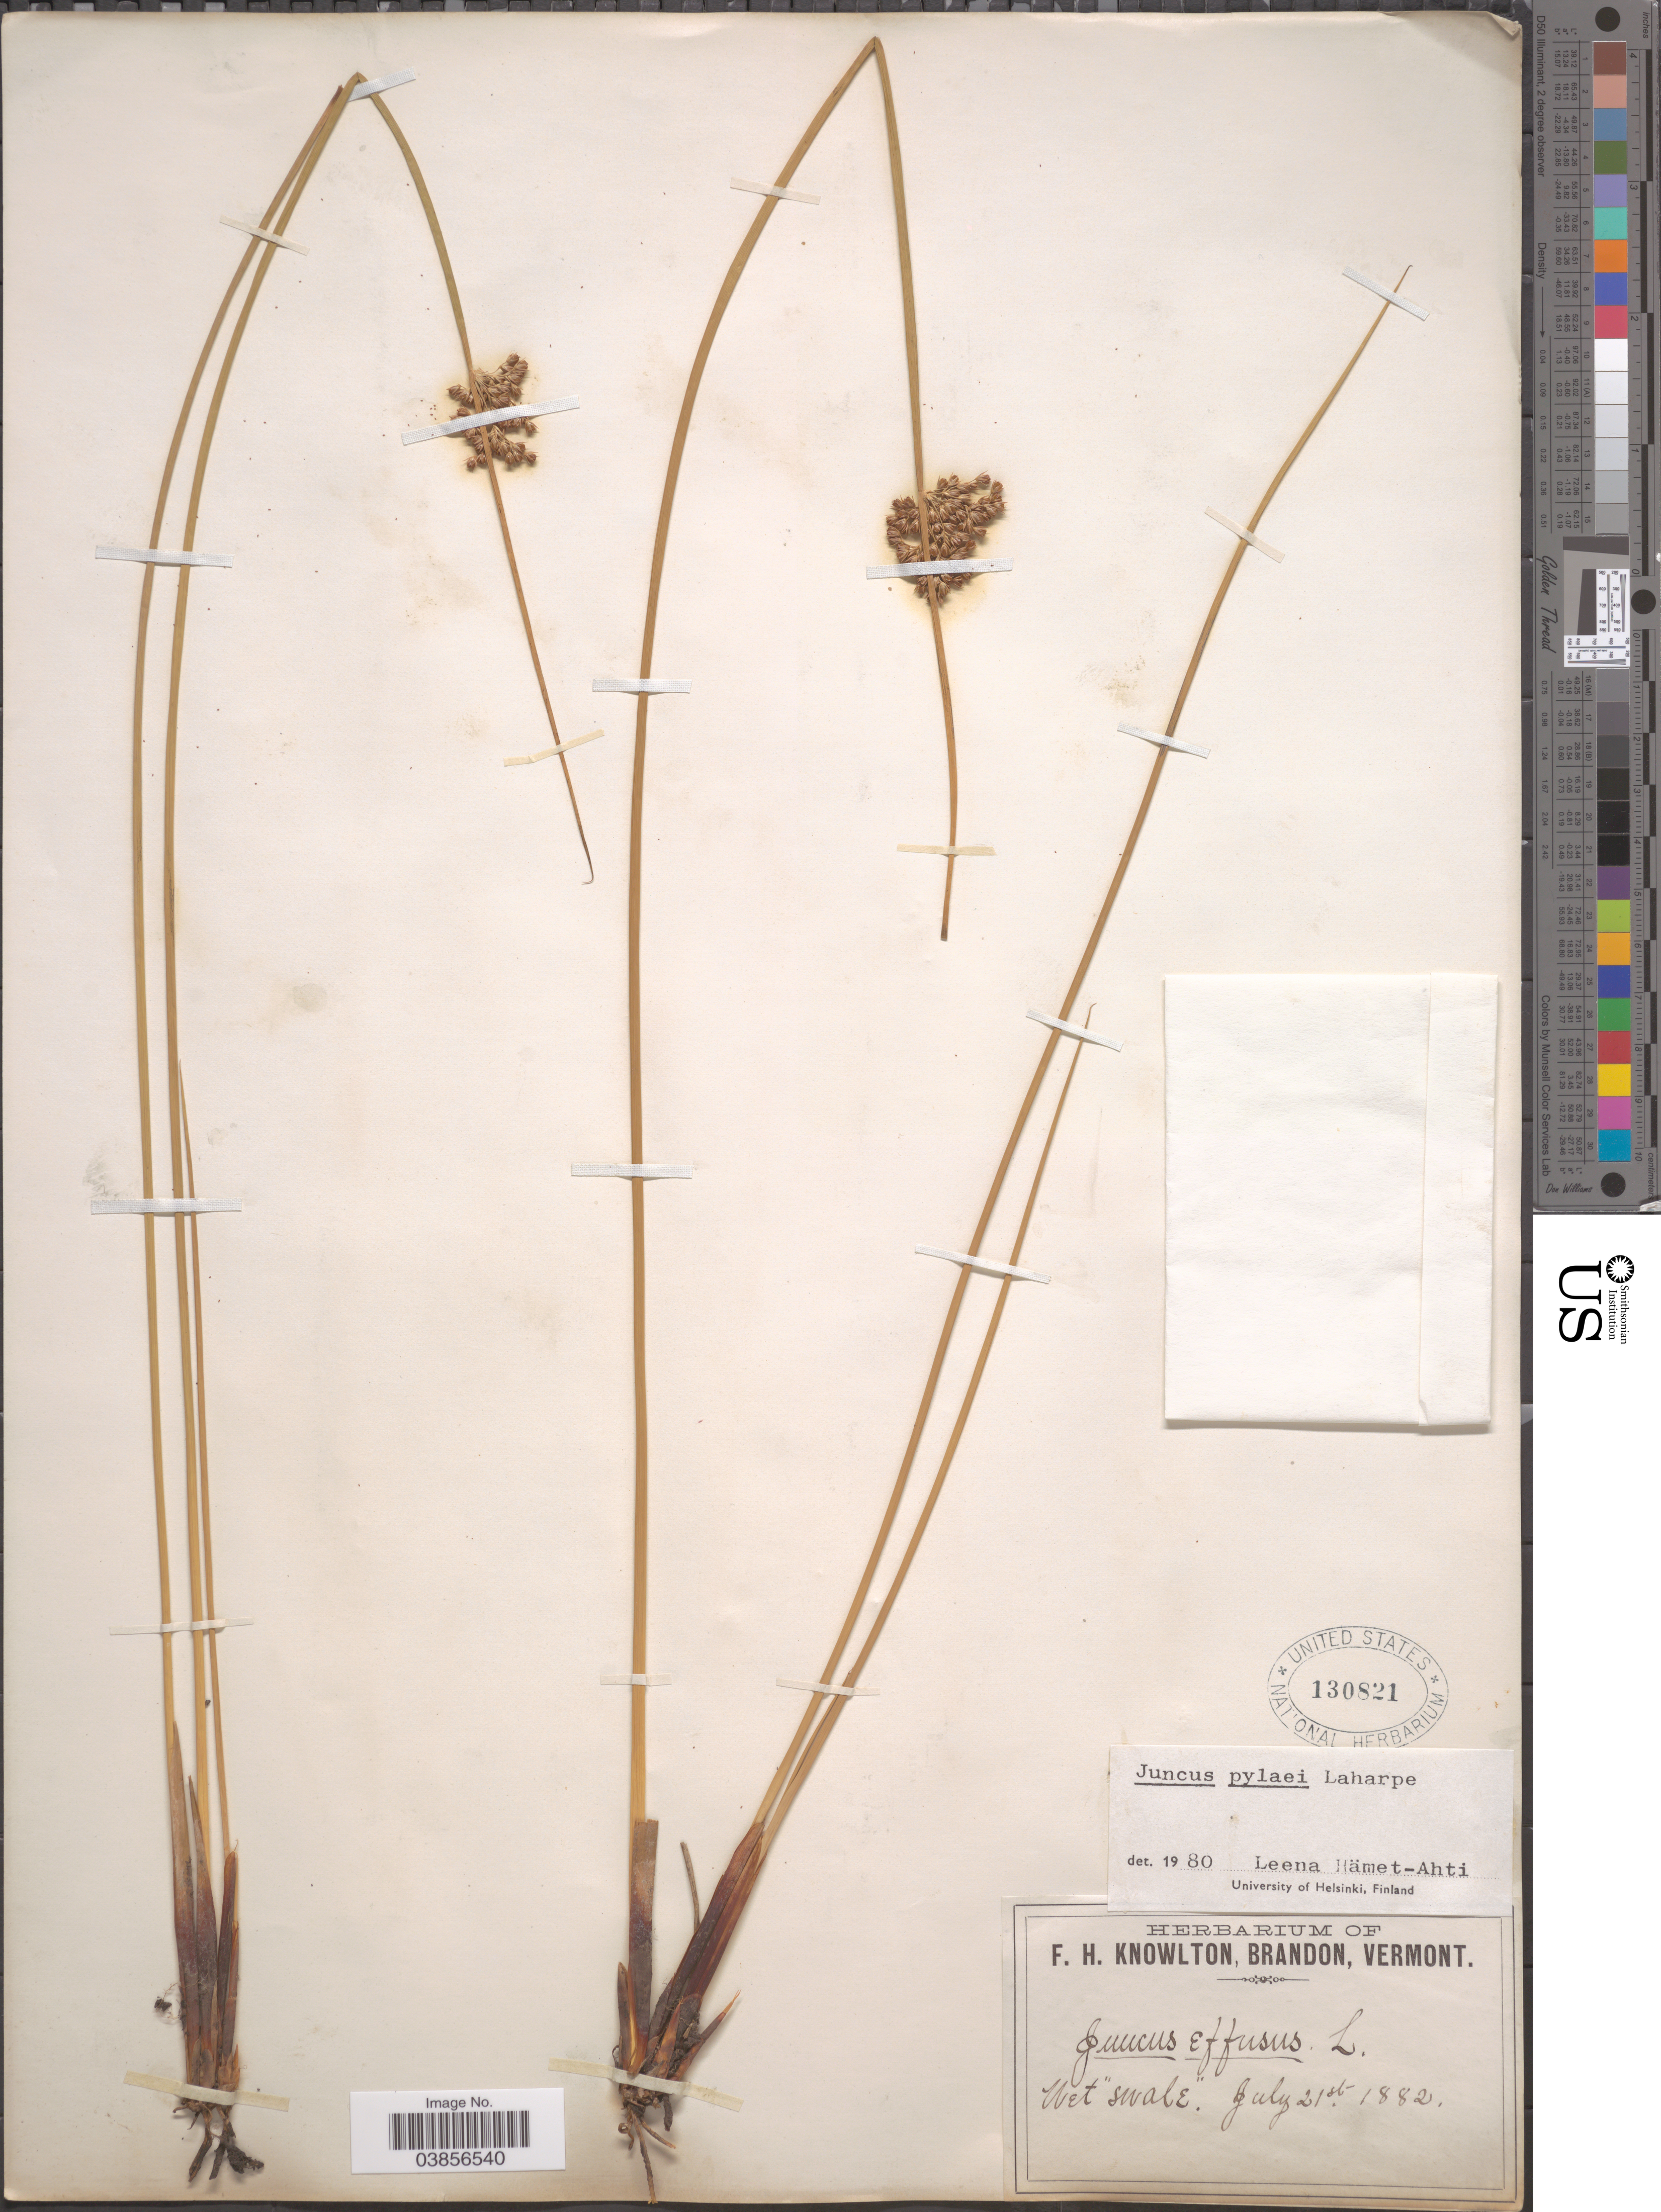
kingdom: Plantae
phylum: Tracheophyta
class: Liliopsida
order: Poales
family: Juncaceae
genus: Juncus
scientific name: Juncus pylaei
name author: Laharpe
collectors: ex herb. F.H. Knowlton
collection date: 1882-07-21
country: United States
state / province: Vermont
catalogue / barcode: US 130821